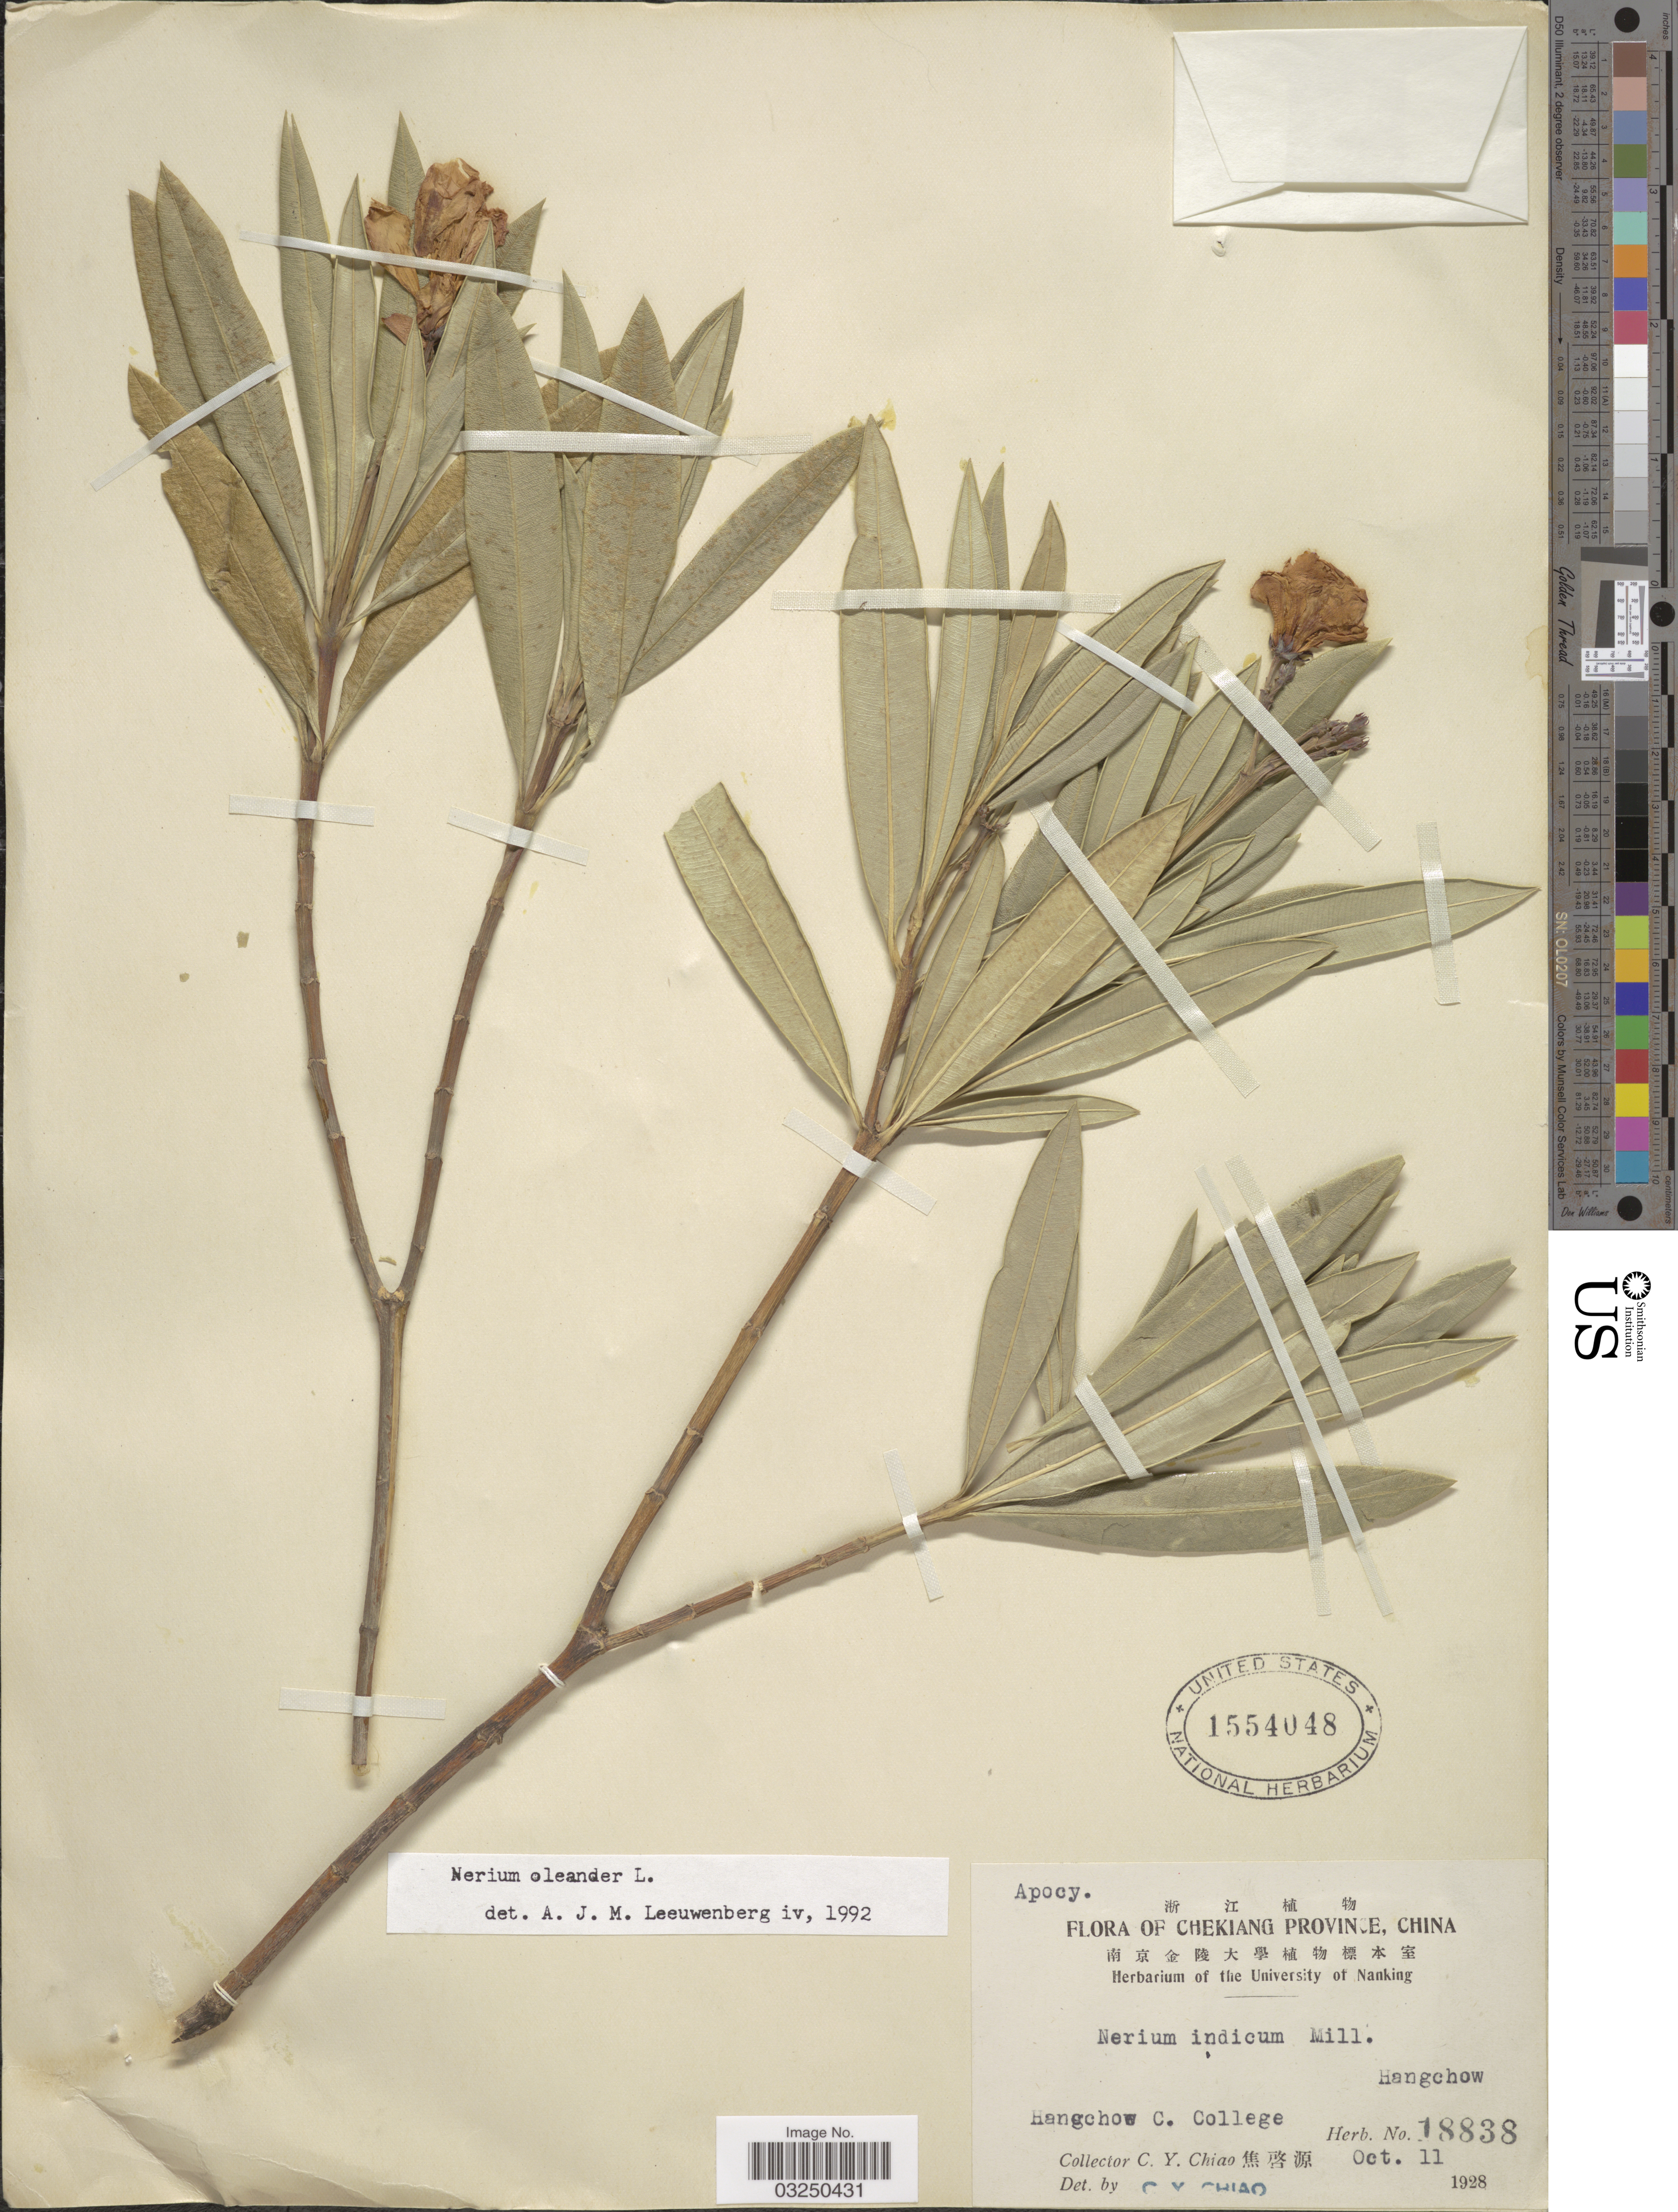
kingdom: Plantae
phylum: Tracheophyta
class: Magnoliopsida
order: Gentianales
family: Apocynaceae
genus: Nerium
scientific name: Nerium oleander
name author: L.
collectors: C. Y. Chiao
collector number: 18838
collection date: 1928-10-11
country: China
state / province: Zhejiang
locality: Chekiang Province. Hangchow. Hangchow C. College.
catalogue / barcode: US 1554048